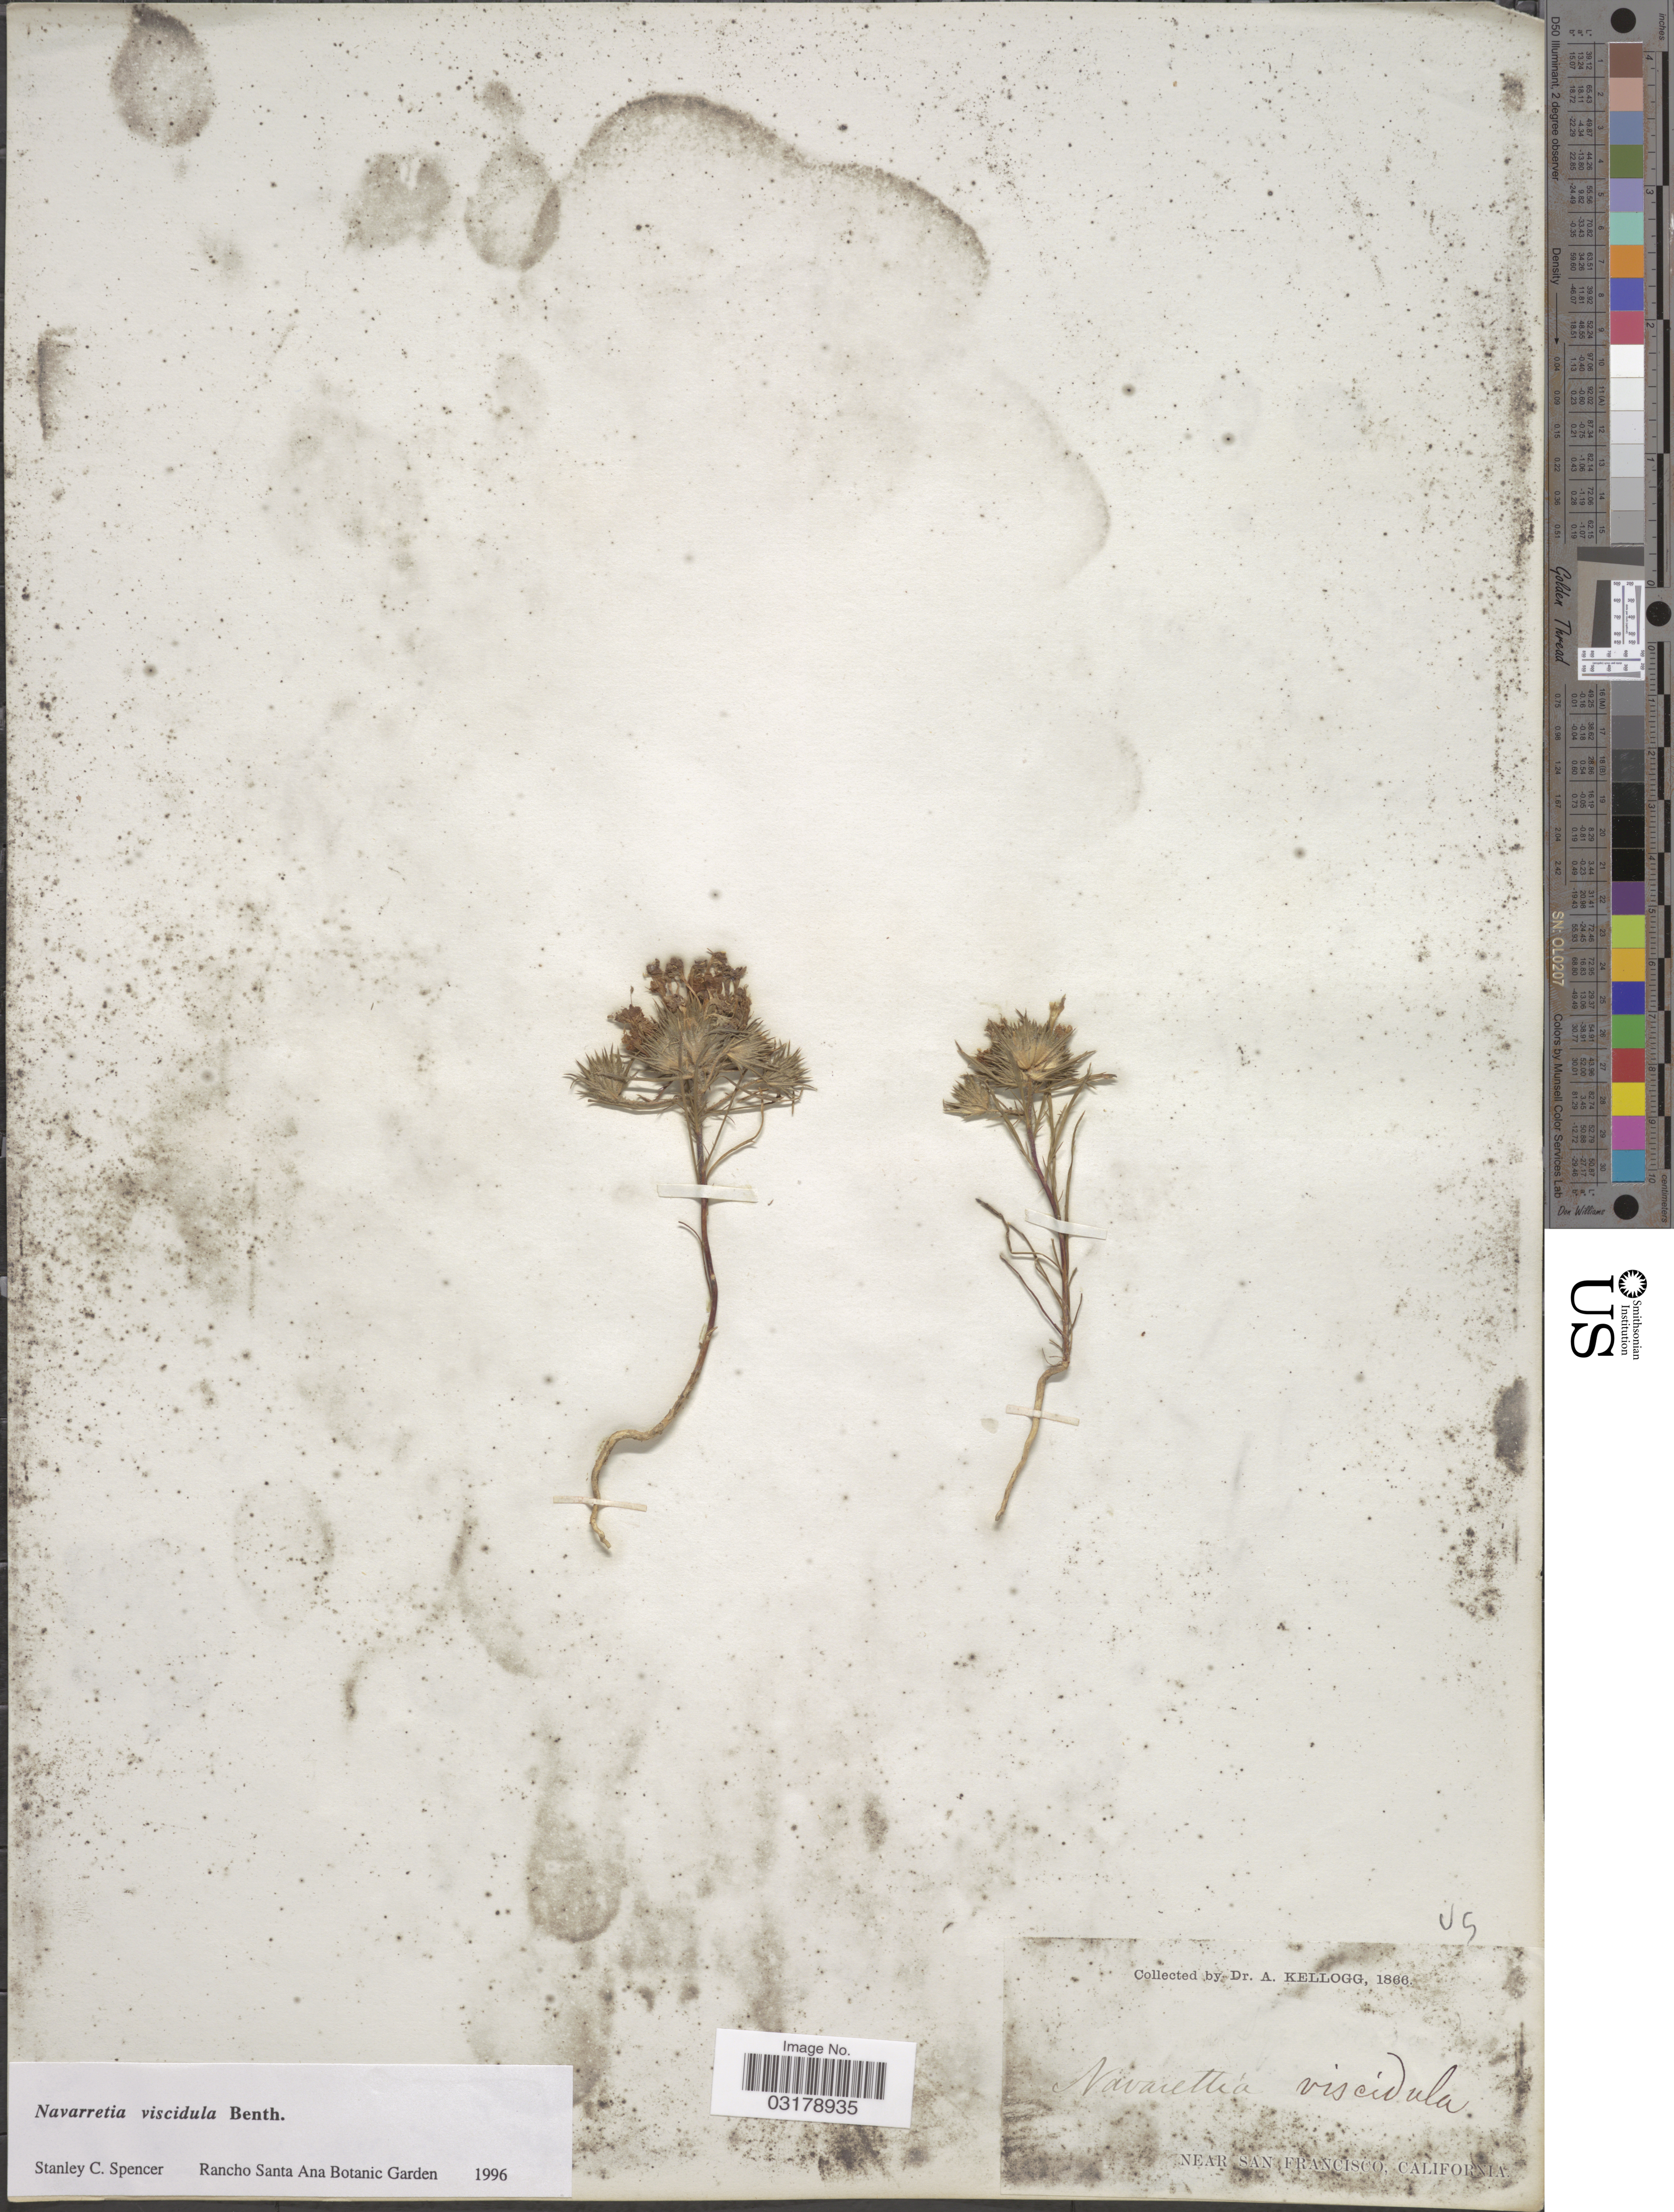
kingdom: Plantae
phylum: Tracheophyta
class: Magnoliopsida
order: Ericales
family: Polemoniaceae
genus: Navarretia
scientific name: Navarretia viscidula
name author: Benth.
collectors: A. Kellogg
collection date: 1866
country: United States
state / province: California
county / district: San Francisco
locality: Near San Francisco.